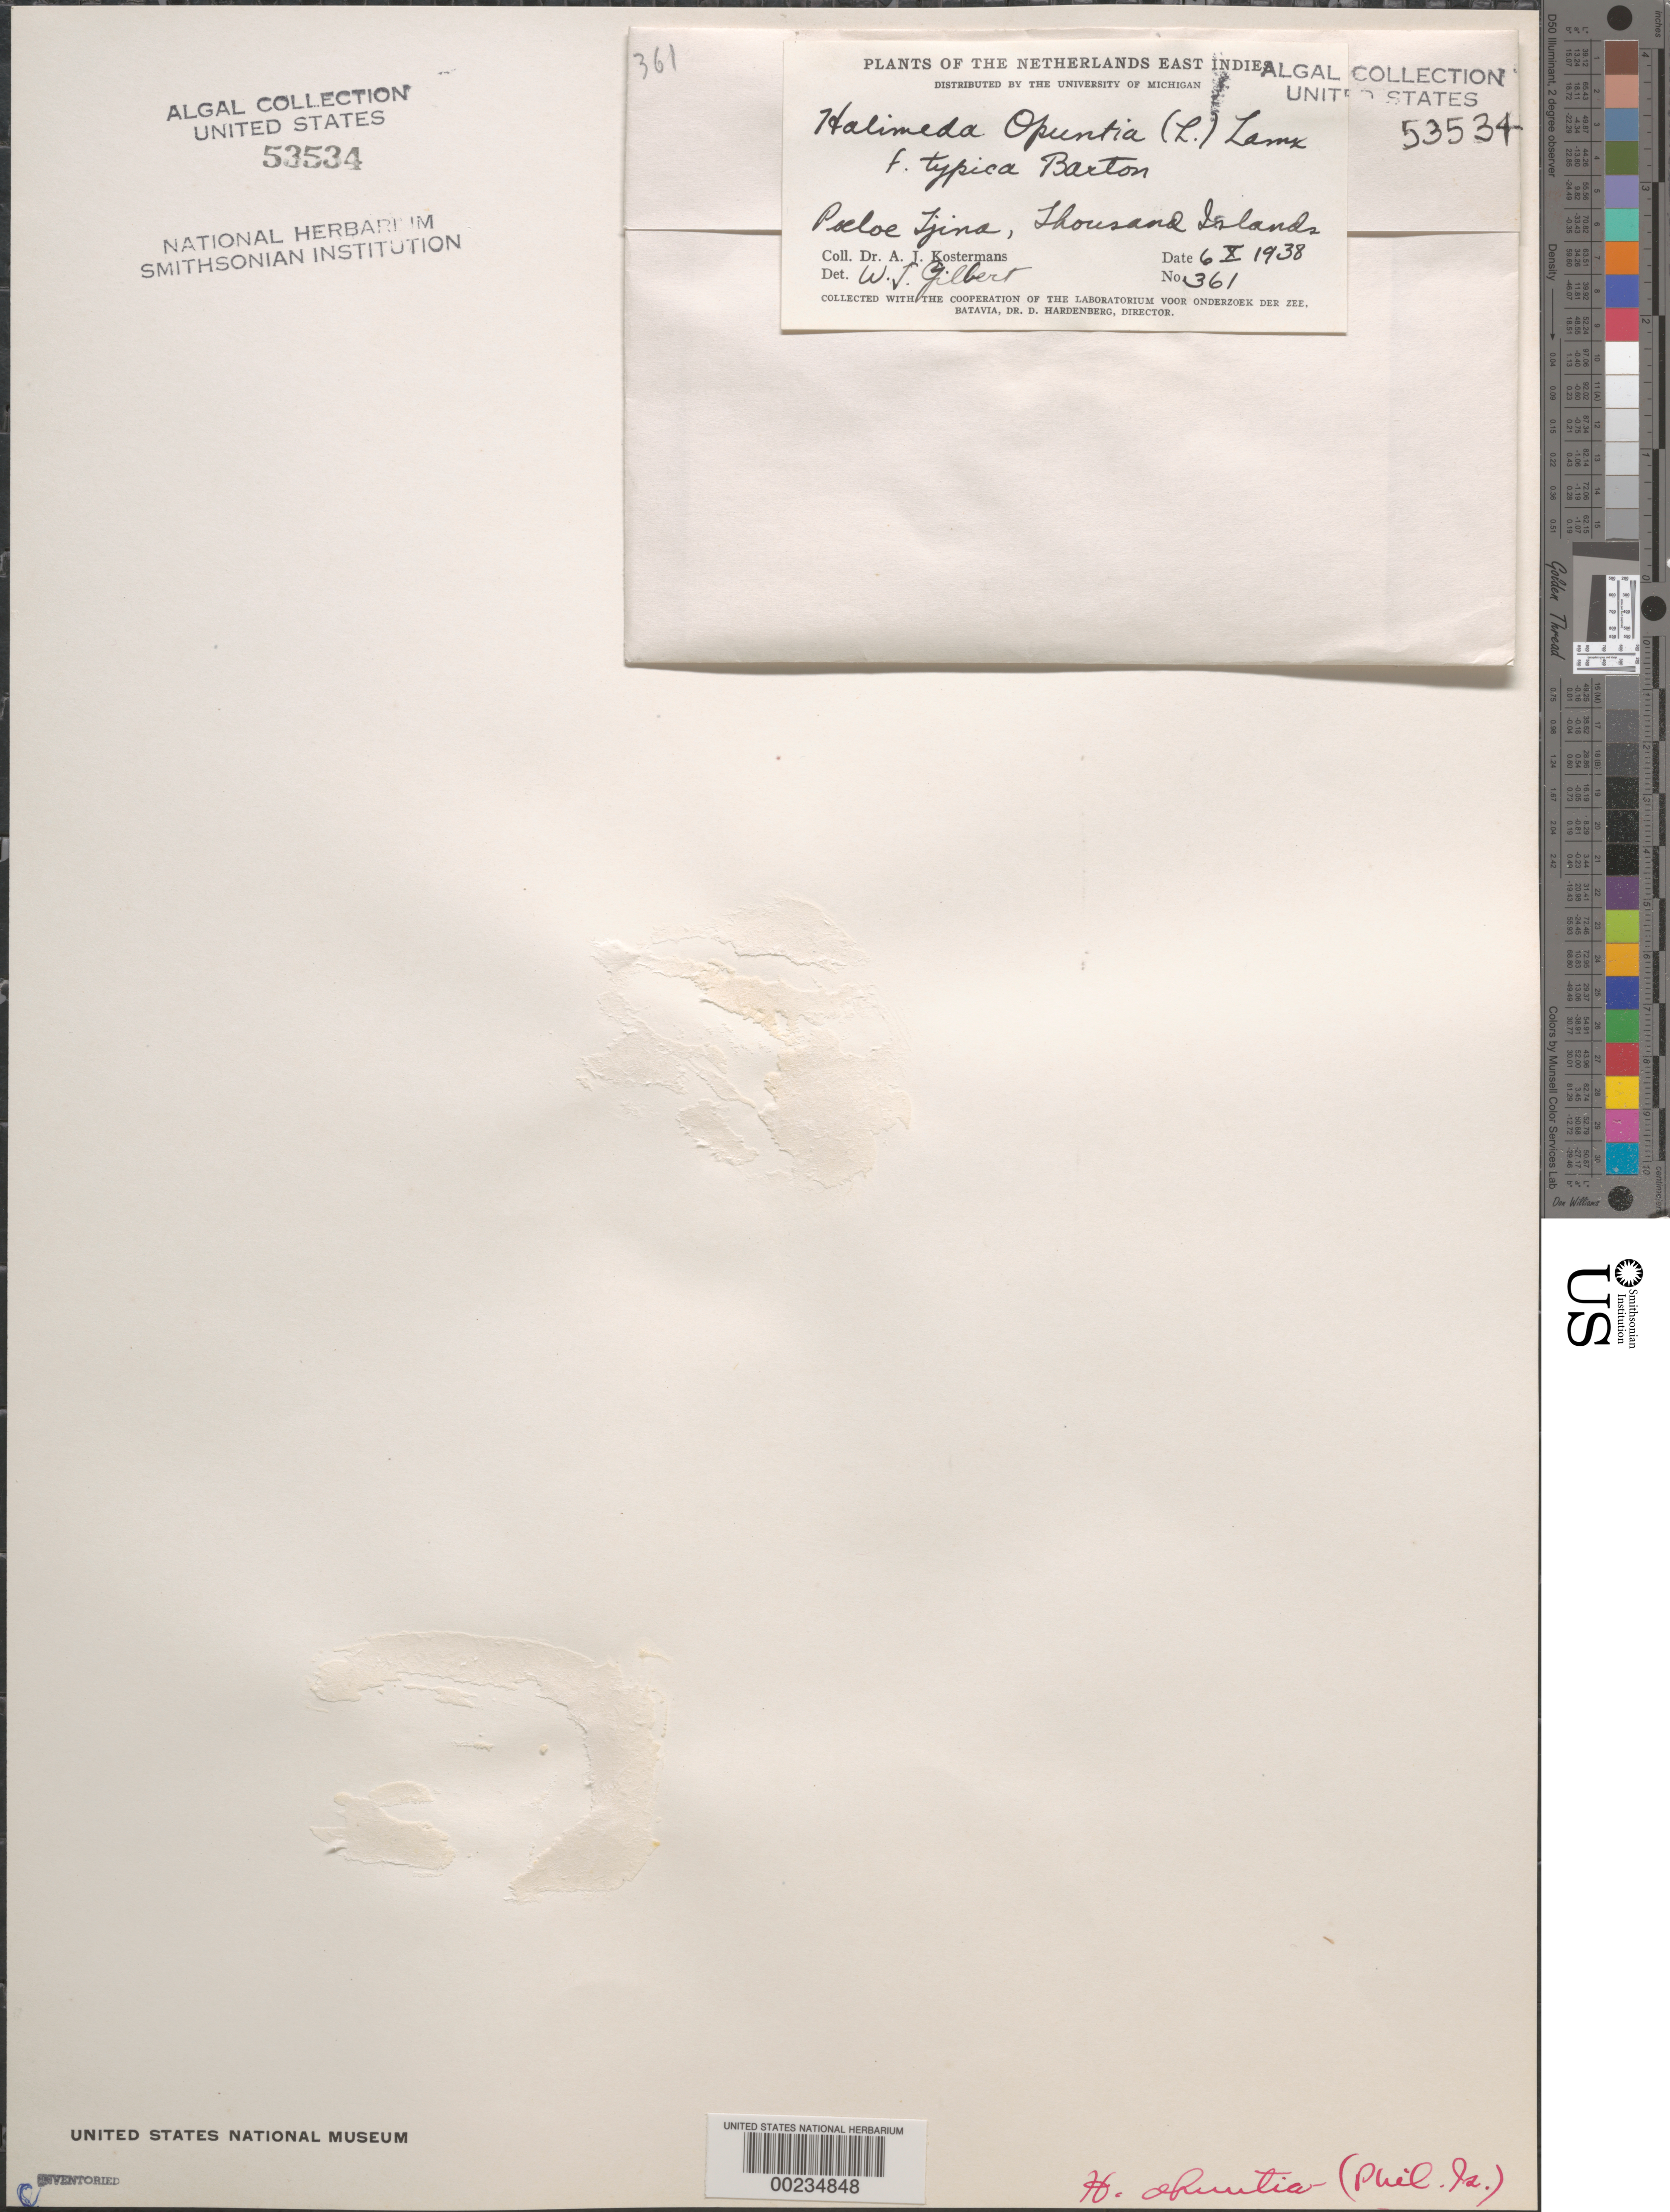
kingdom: Plantae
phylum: Chlorophyta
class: Ulvophyceae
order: Bryopsidales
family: Halimedaceae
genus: Halimeda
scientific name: Halimeda opuntia f. typica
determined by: Gilbert, W. J.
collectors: A. J. G. Kostermans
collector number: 361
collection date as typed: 06 Oct 1938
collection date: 1938-10-06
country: Indonesia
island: Java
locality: Thousand islands, poeloe tjina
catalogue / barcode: US 53534